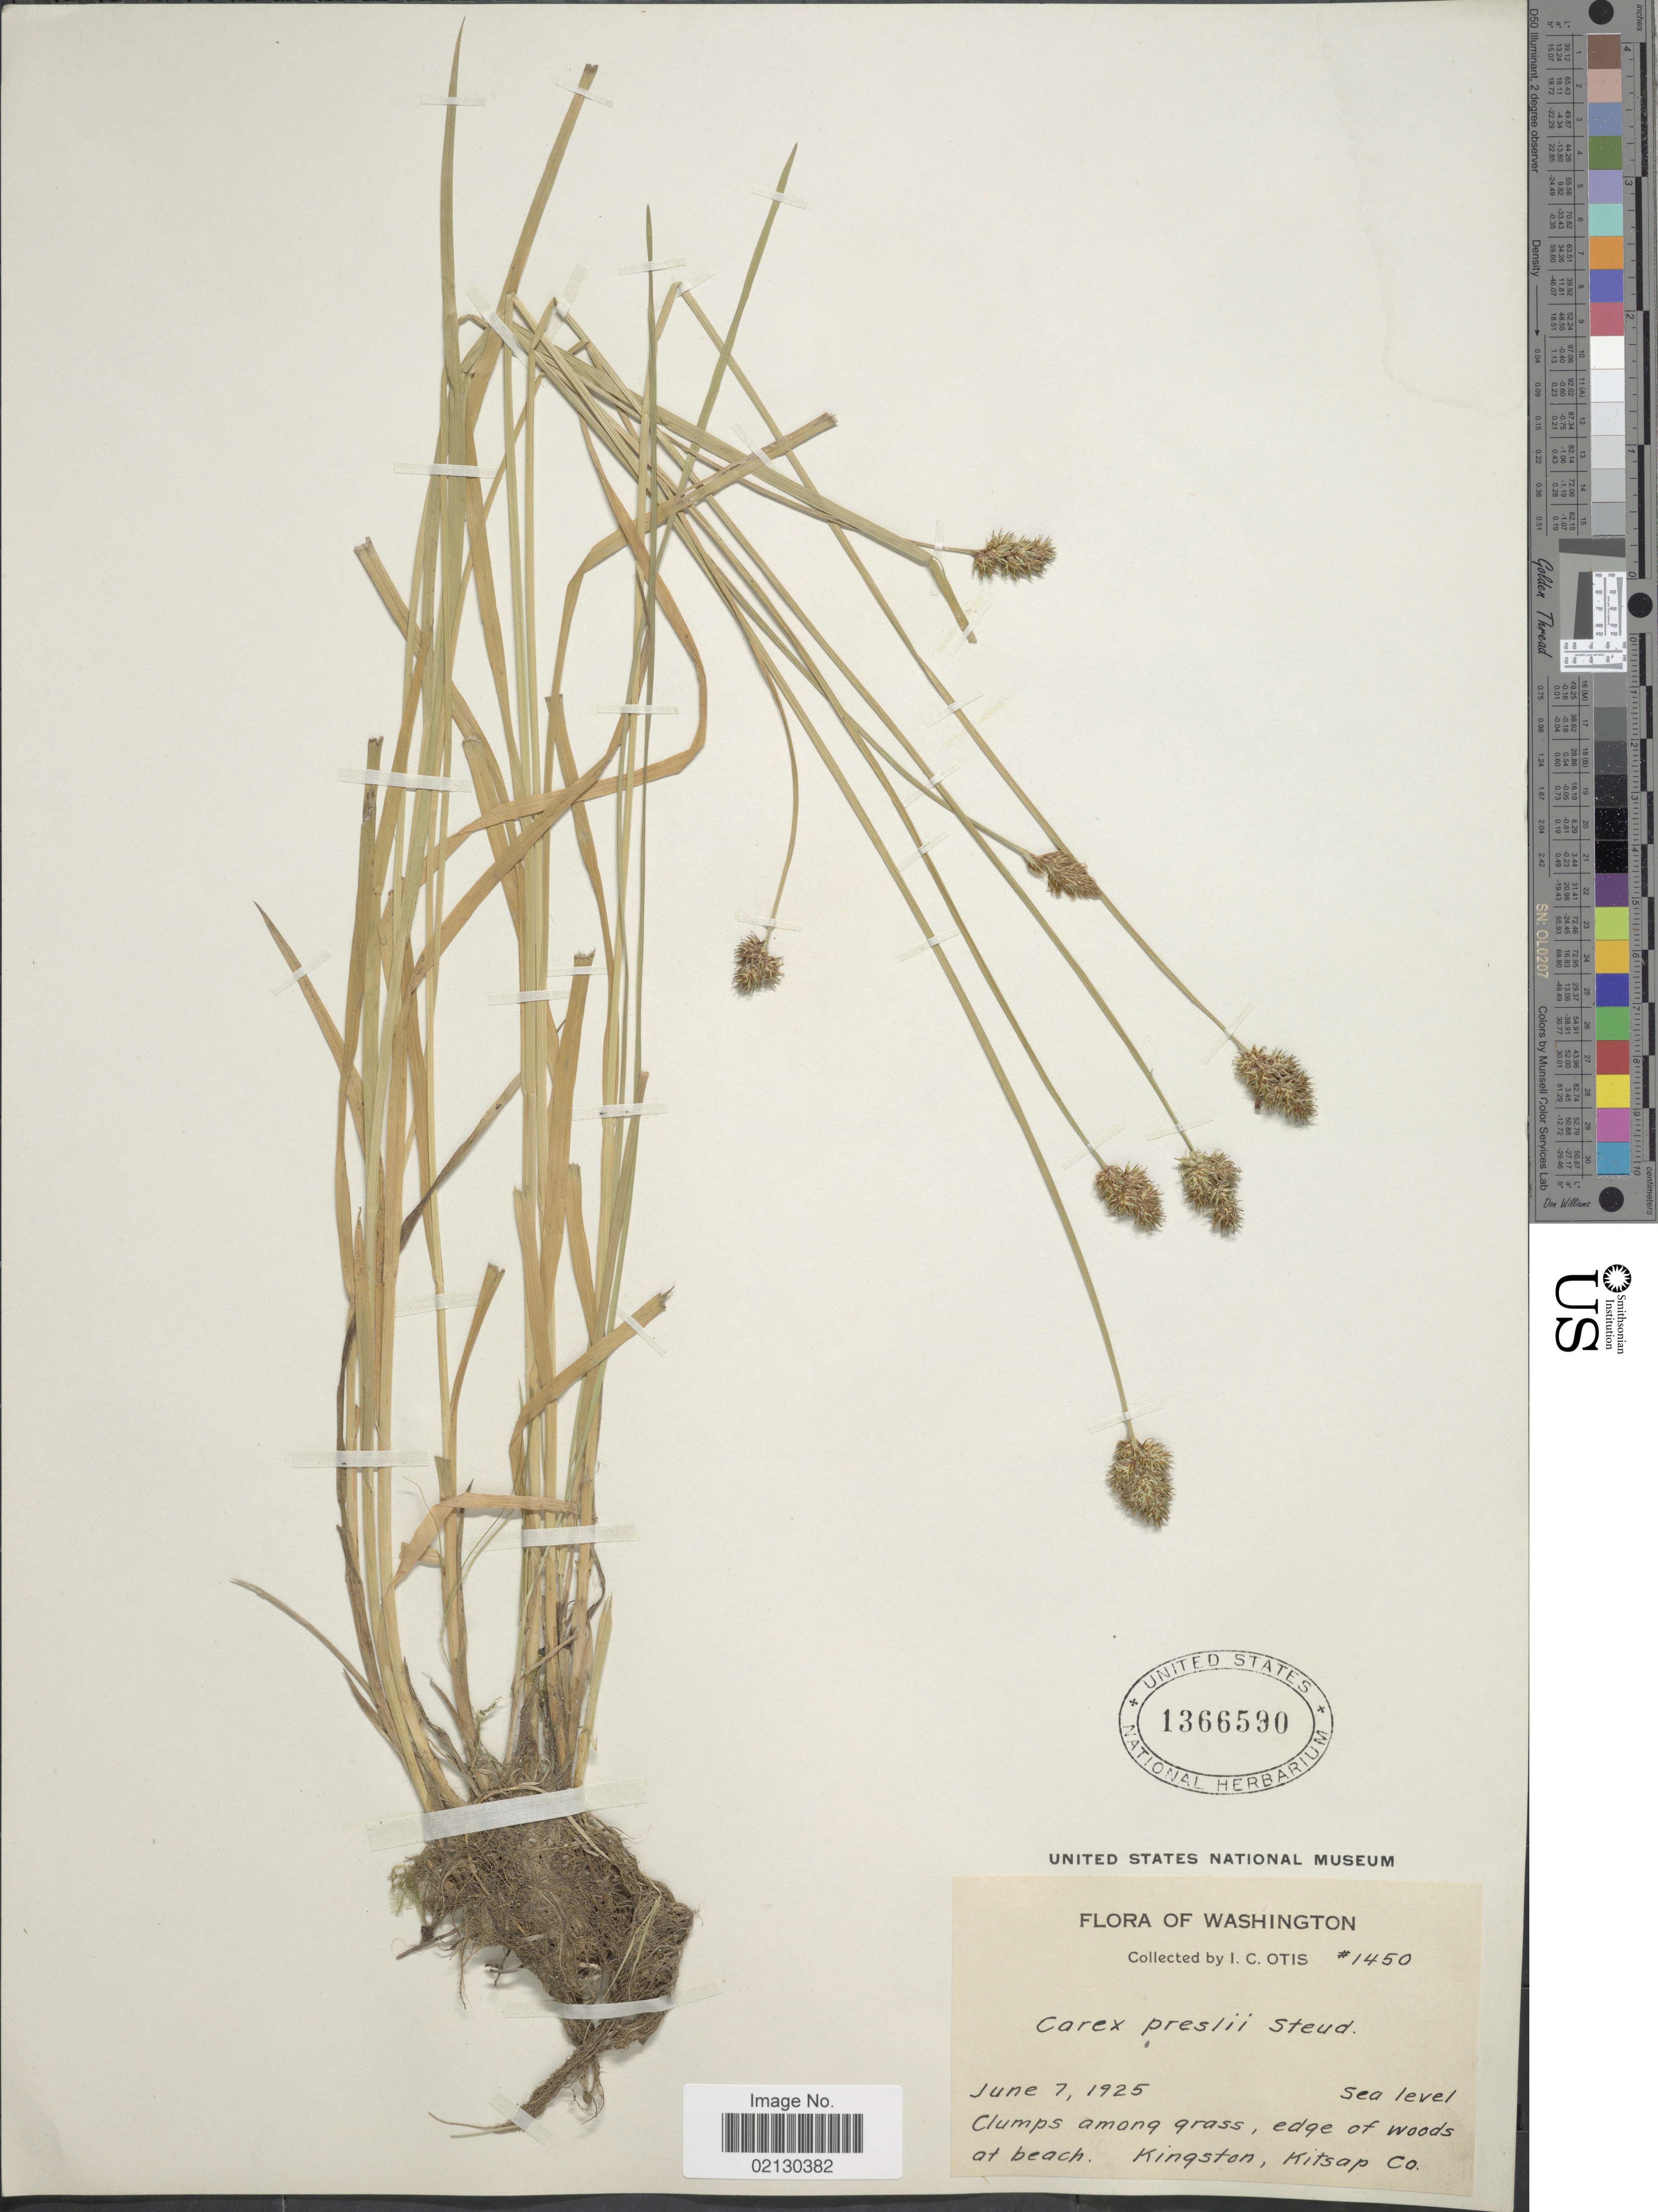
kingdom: Plantae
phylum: Tracheophyta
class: Liliopsida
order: Poales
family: Cyperaceae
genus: Carex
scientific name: Carex preslii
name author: Steud.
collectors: I. C. Otis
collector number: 1450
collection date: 1925-06-07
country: United States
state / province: Washington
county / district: Kitsap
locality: Kingston, Kitsap Co.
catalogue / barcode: US 1366590